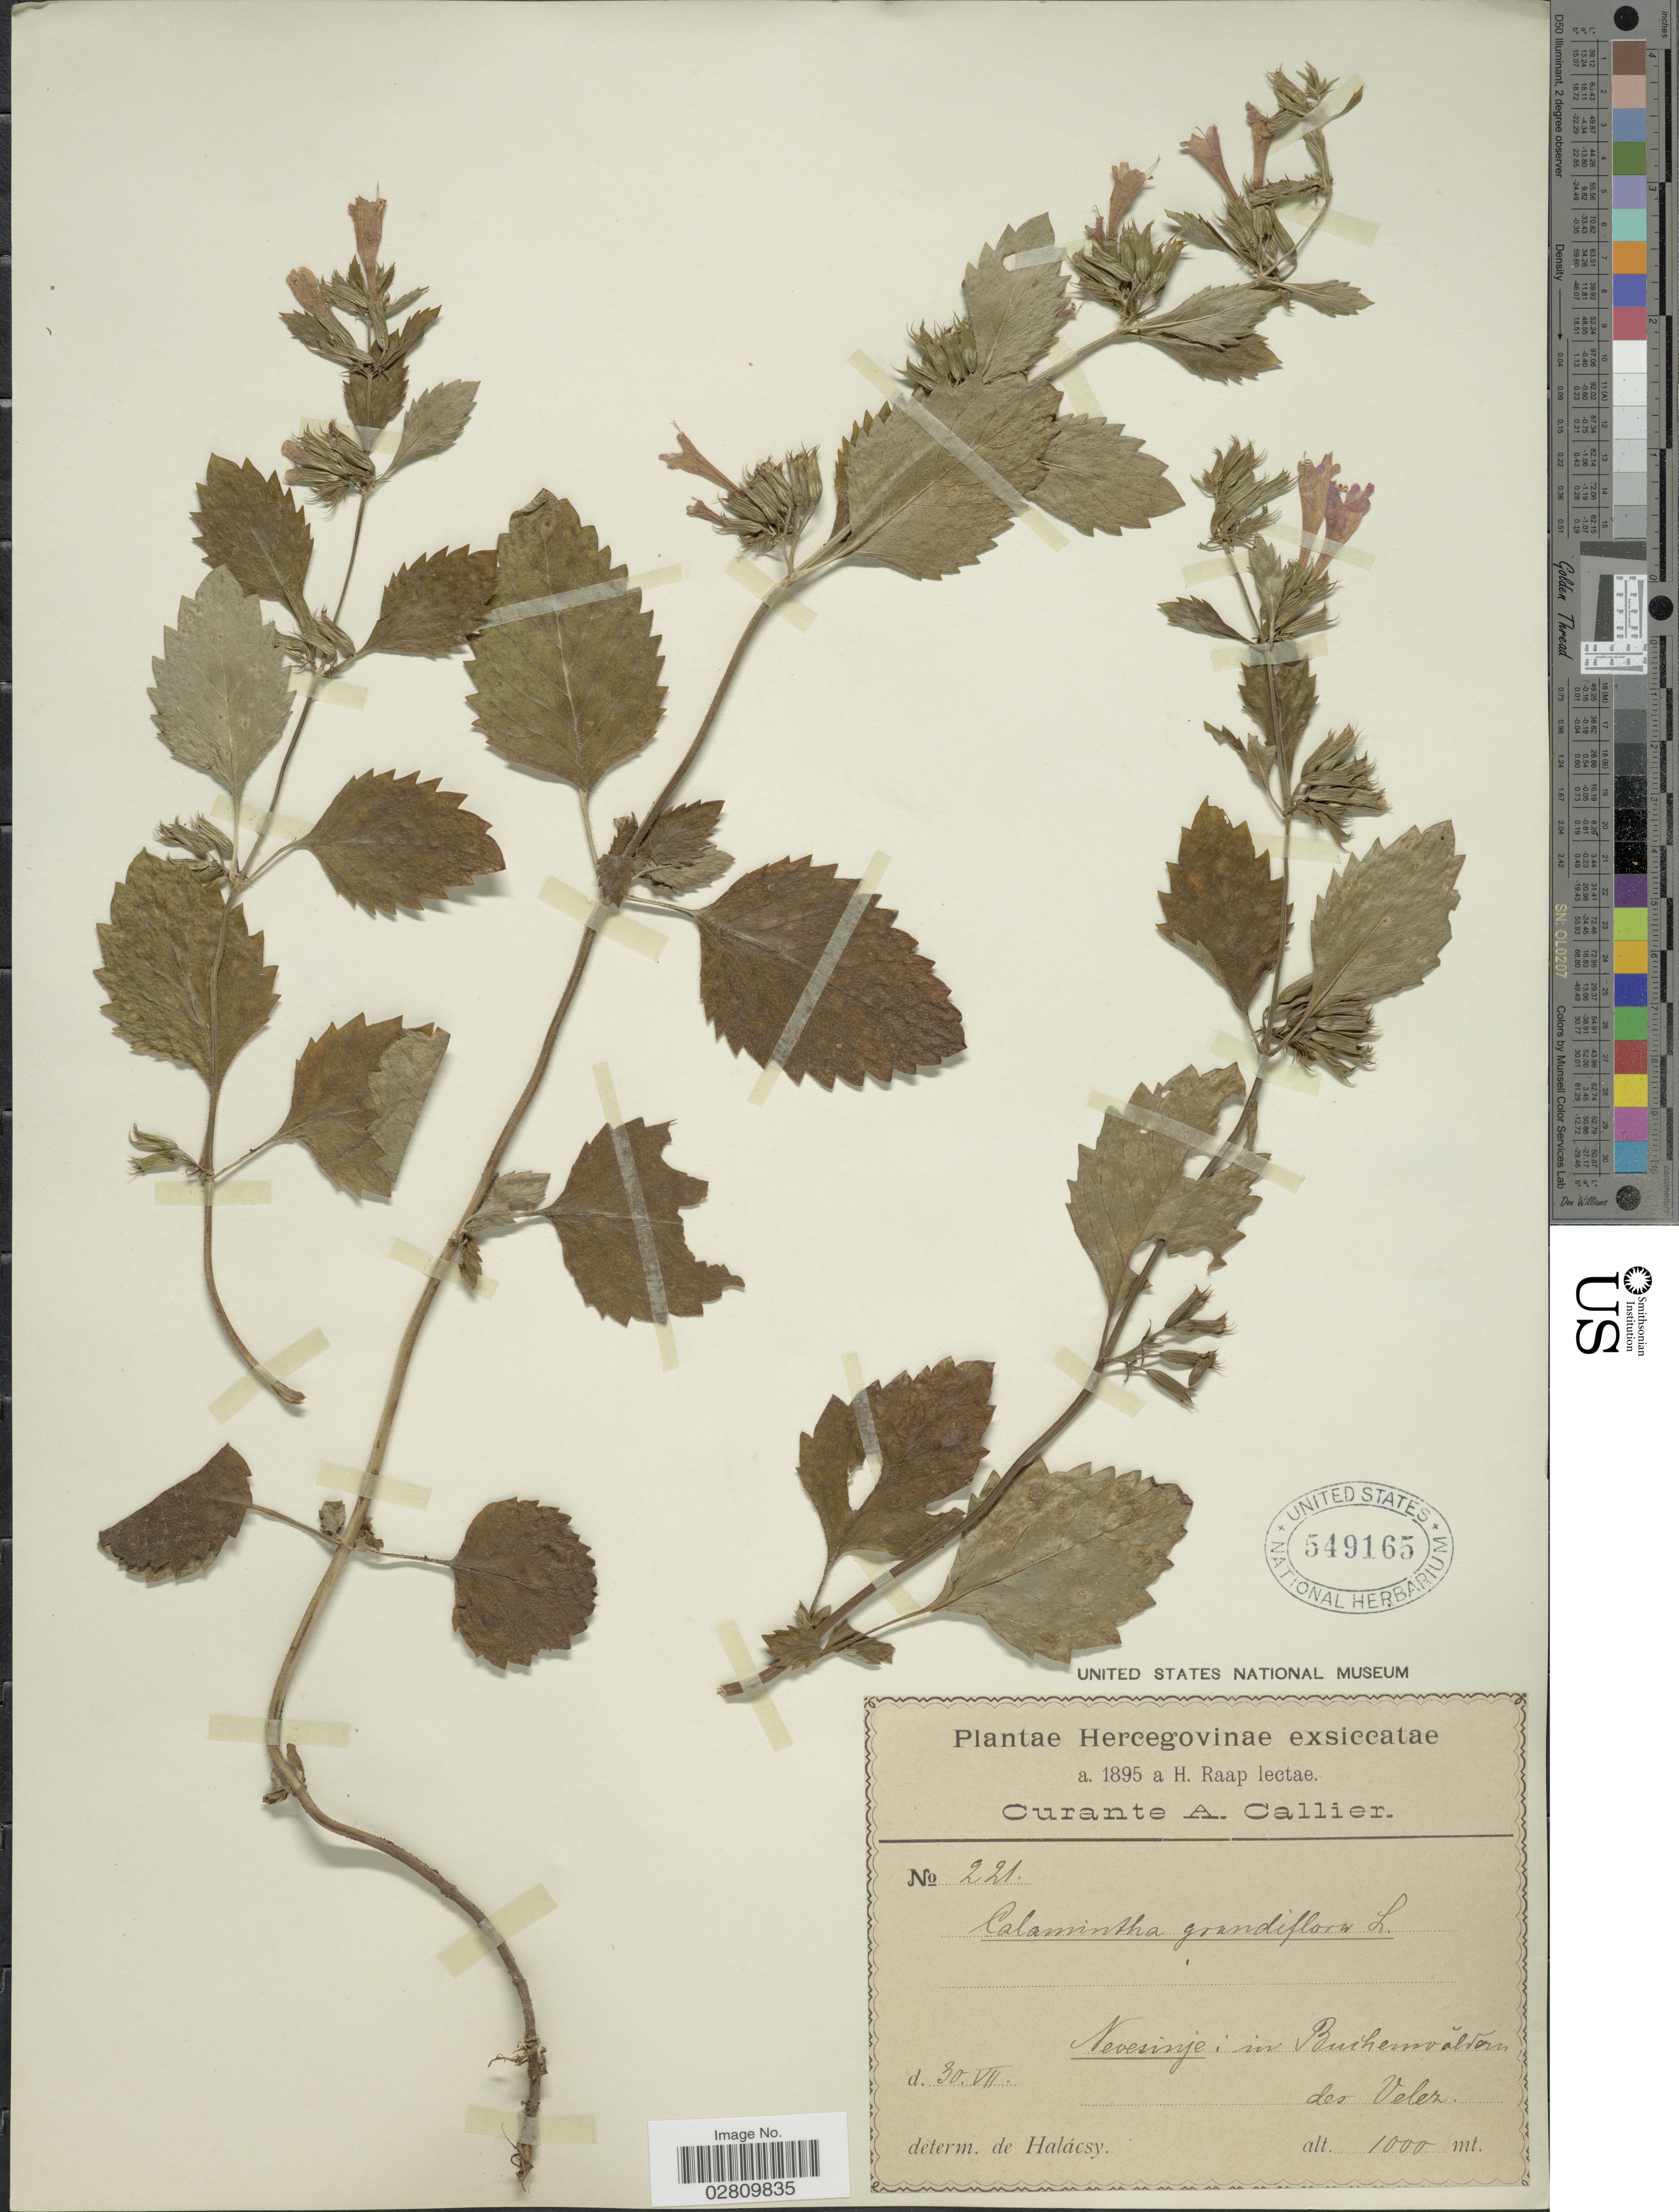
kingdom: Plantae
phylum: Tracheophyta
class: Magnoliopsida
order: Lamiales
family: Lamiaceae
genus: Calamintha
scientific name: Calamintha grandiflora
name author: (L.) Moench.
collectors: H. Raap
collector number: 221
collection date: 1895-07-30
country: Bosnia and Herzegovina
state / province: Srpska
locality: Hercegovinae. Nevesinje: in Buchenvaldern des Velez.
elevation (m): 1000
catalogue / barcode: US 549165